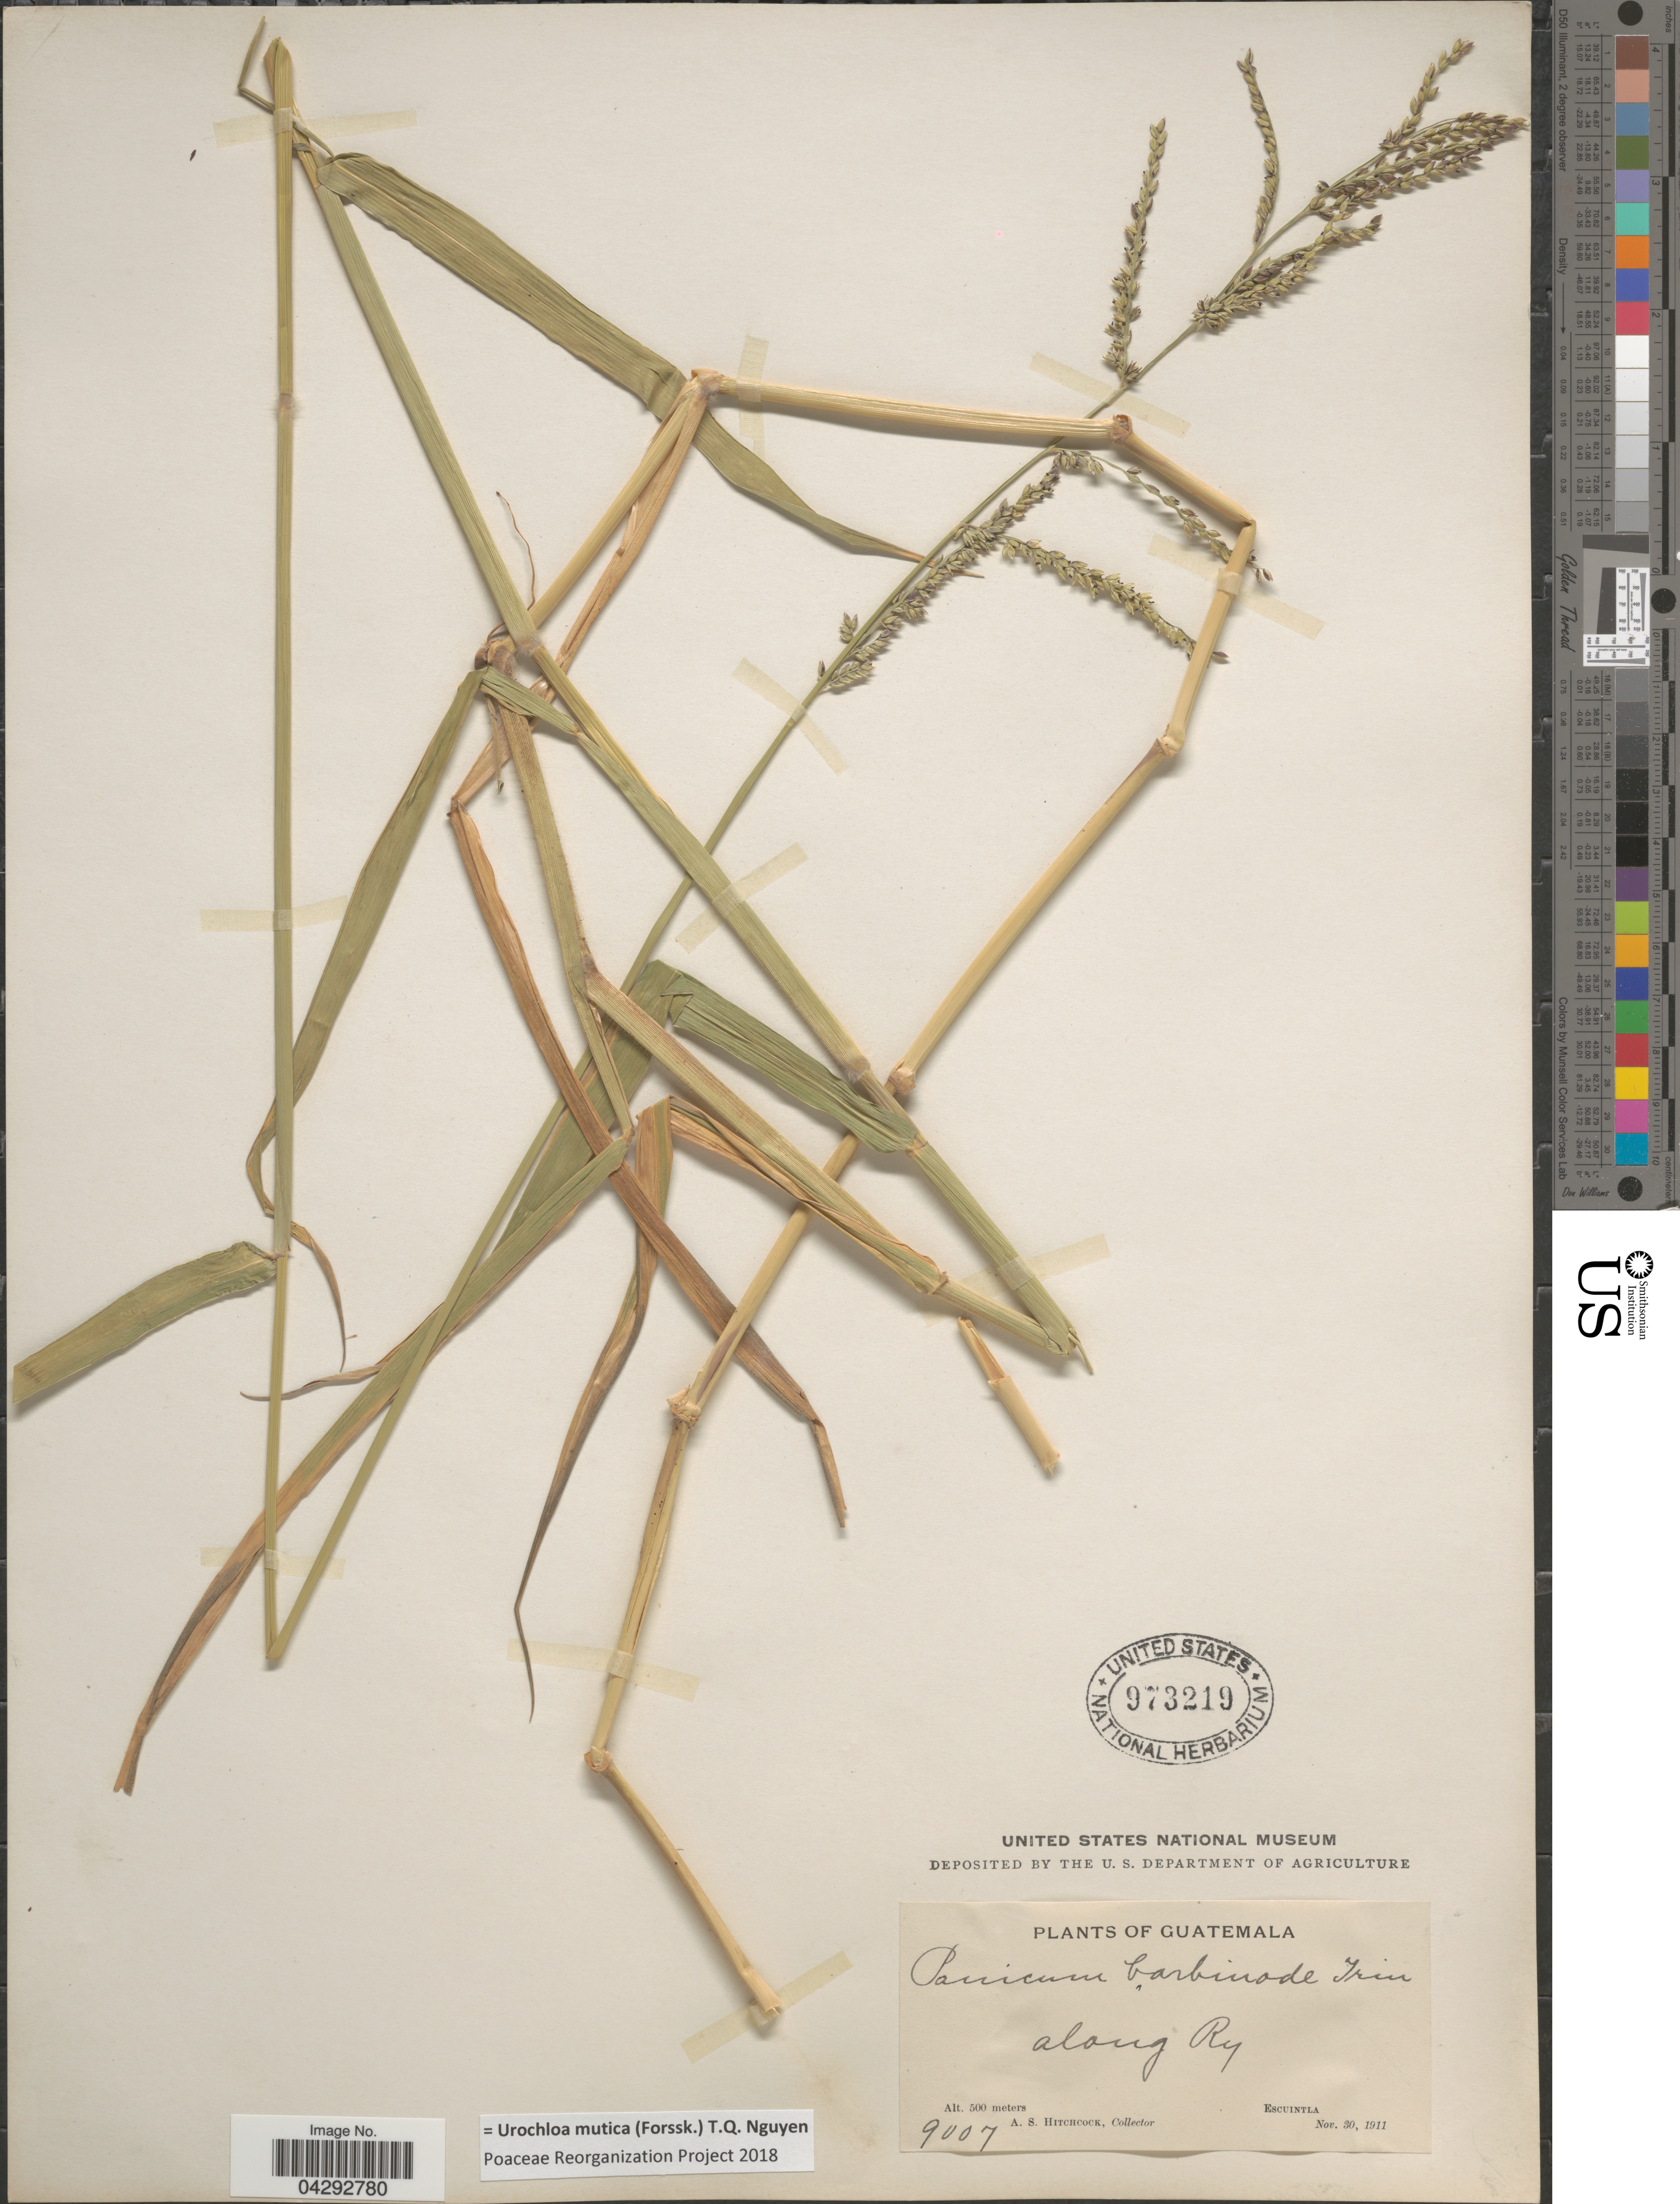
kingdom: Plantae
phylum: Tracheophyta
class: Liliopsida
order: Poales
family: Poaceae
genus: Urochloa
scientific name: Urochloa mutica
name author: (Forssk.) T.Q. Nguyen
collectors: A. S. Hitchcock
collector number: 9007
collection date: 1911-11-30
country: Guatemala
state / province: Escuintla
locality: Along Ry. Escuintla.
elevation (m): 500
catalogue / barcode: US 973219